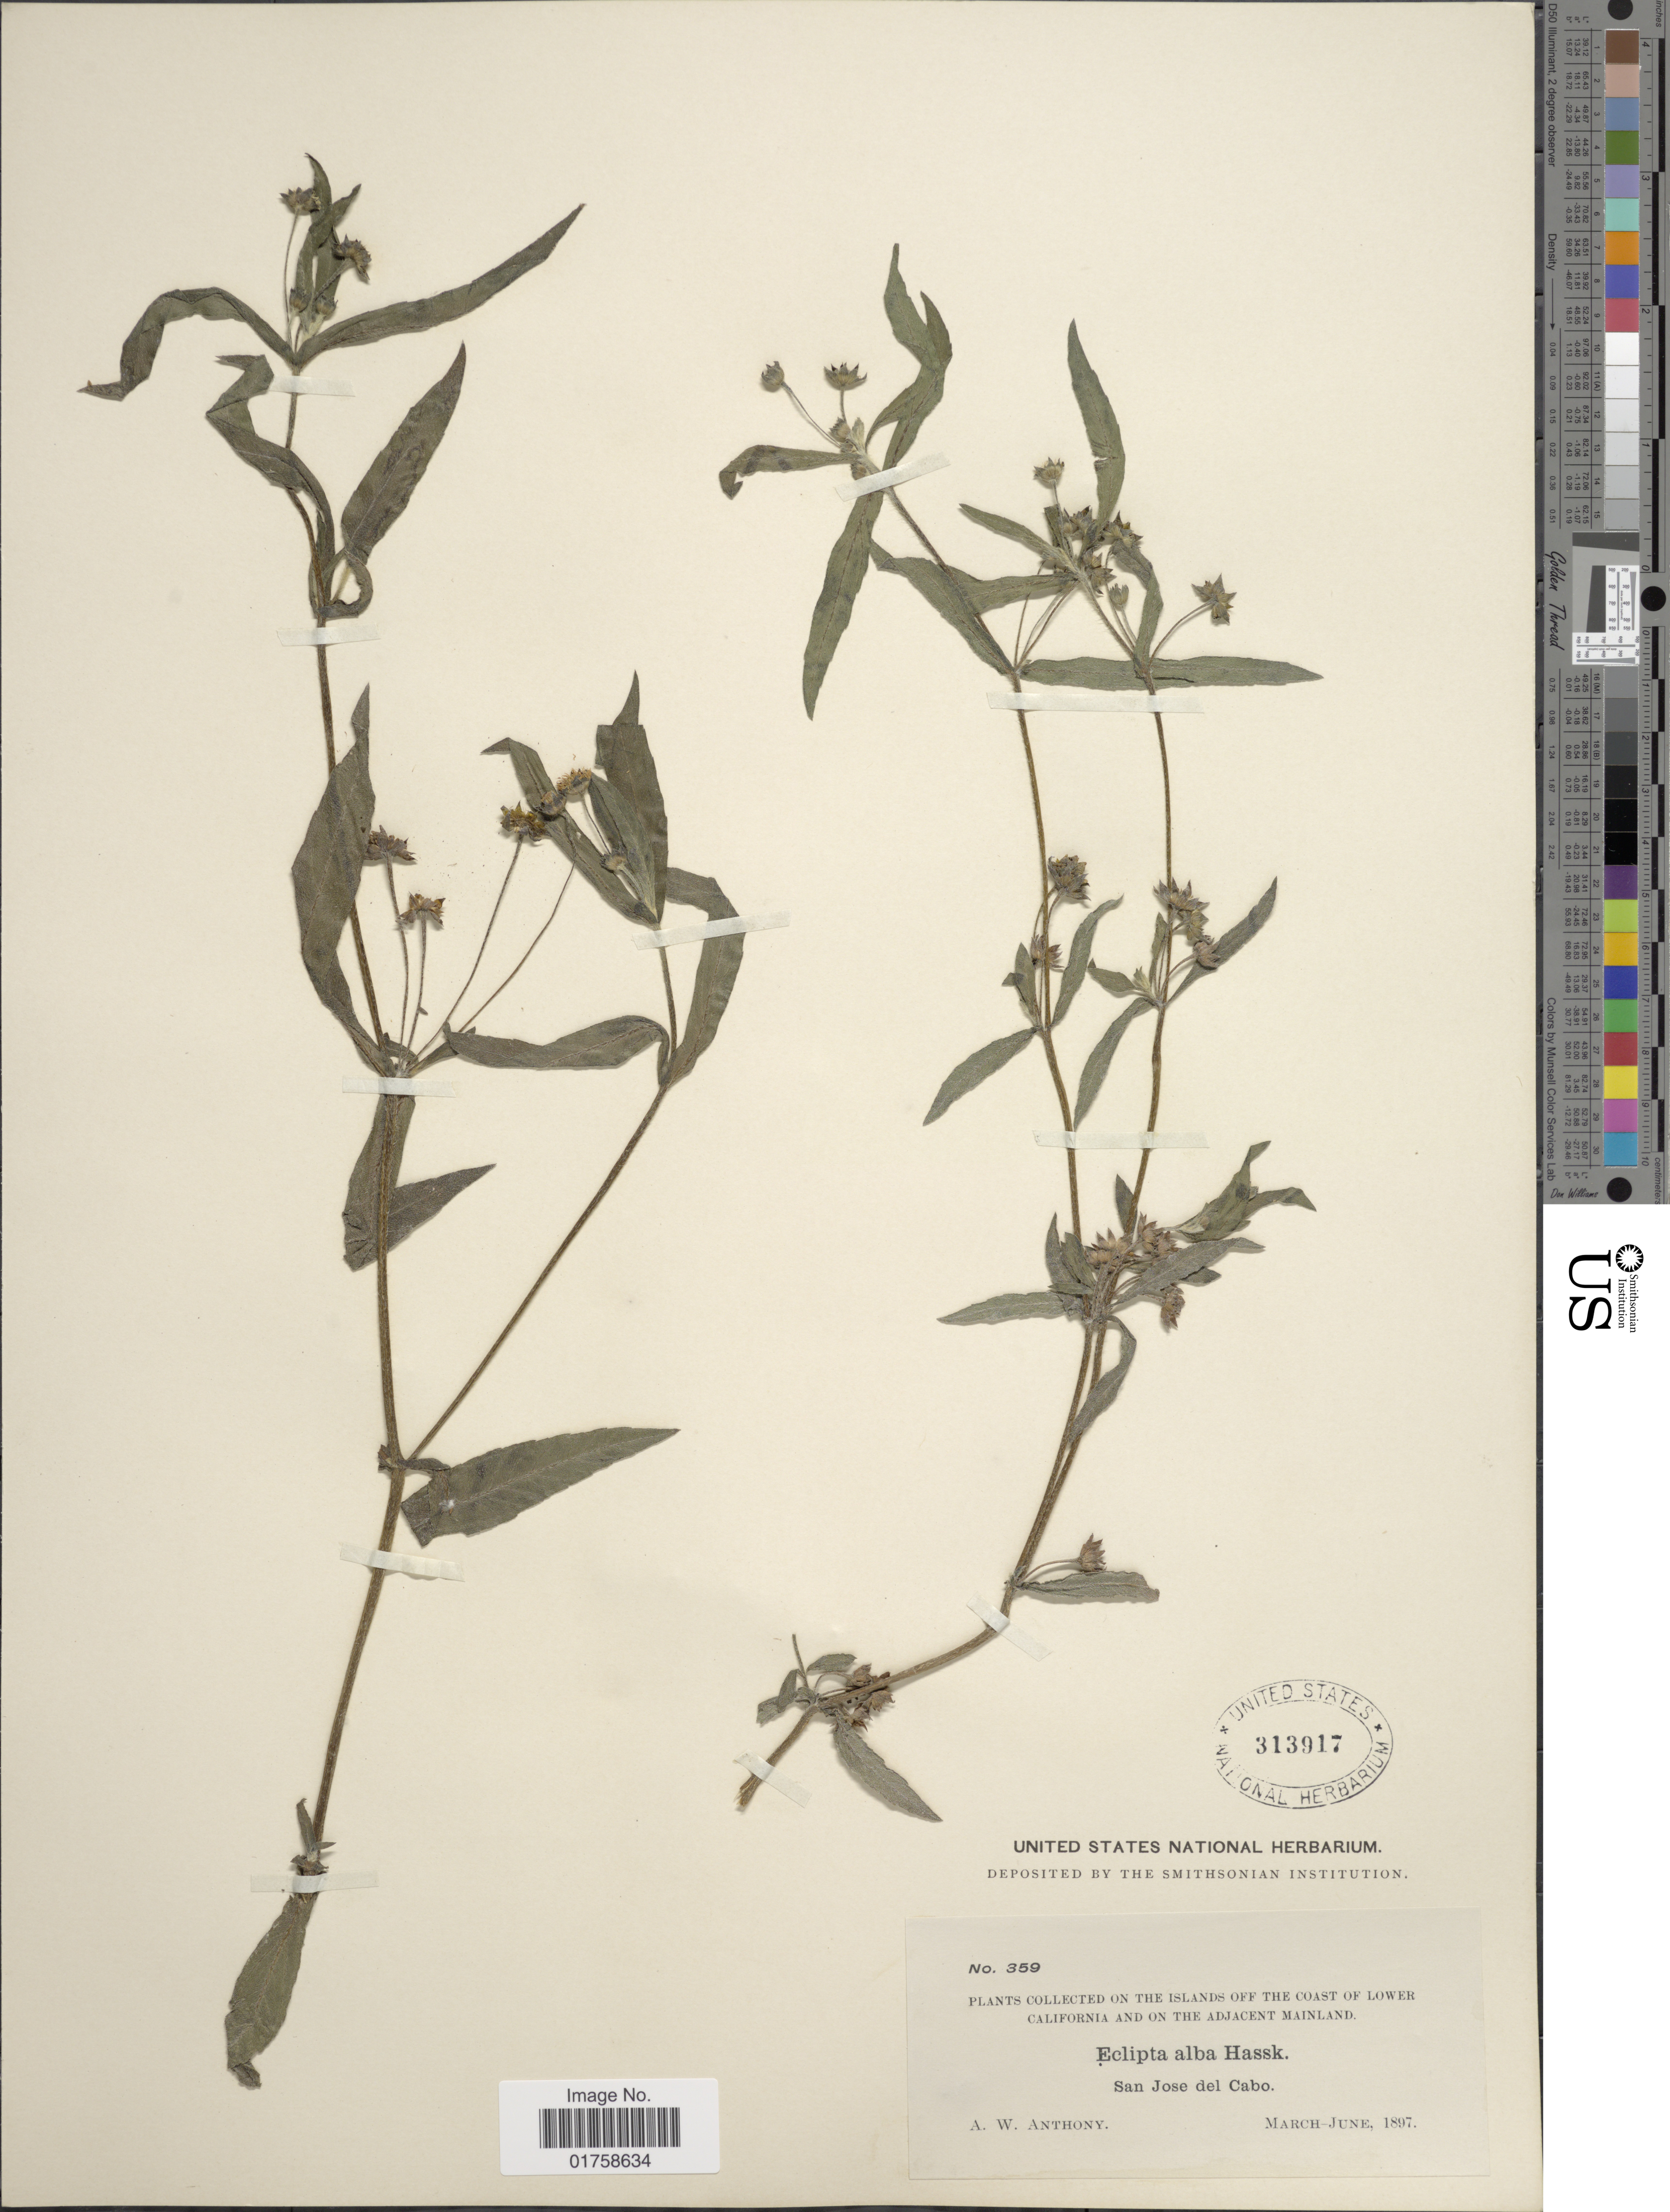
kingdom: Plantae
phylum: Tracheophyta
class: Magnoliopsida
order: Asterales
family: Asteraceae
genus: Eclipta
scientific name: Eclipta alba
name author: (L.) Hassk.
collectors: A. W. Anthony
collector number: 359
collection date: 1897-03/1897-06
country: Mexico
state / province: Baja California Sur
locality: On the Islands off the coast of Baja California and on adjacent Mainland. San Jose del Cabo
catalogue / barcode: US 313917